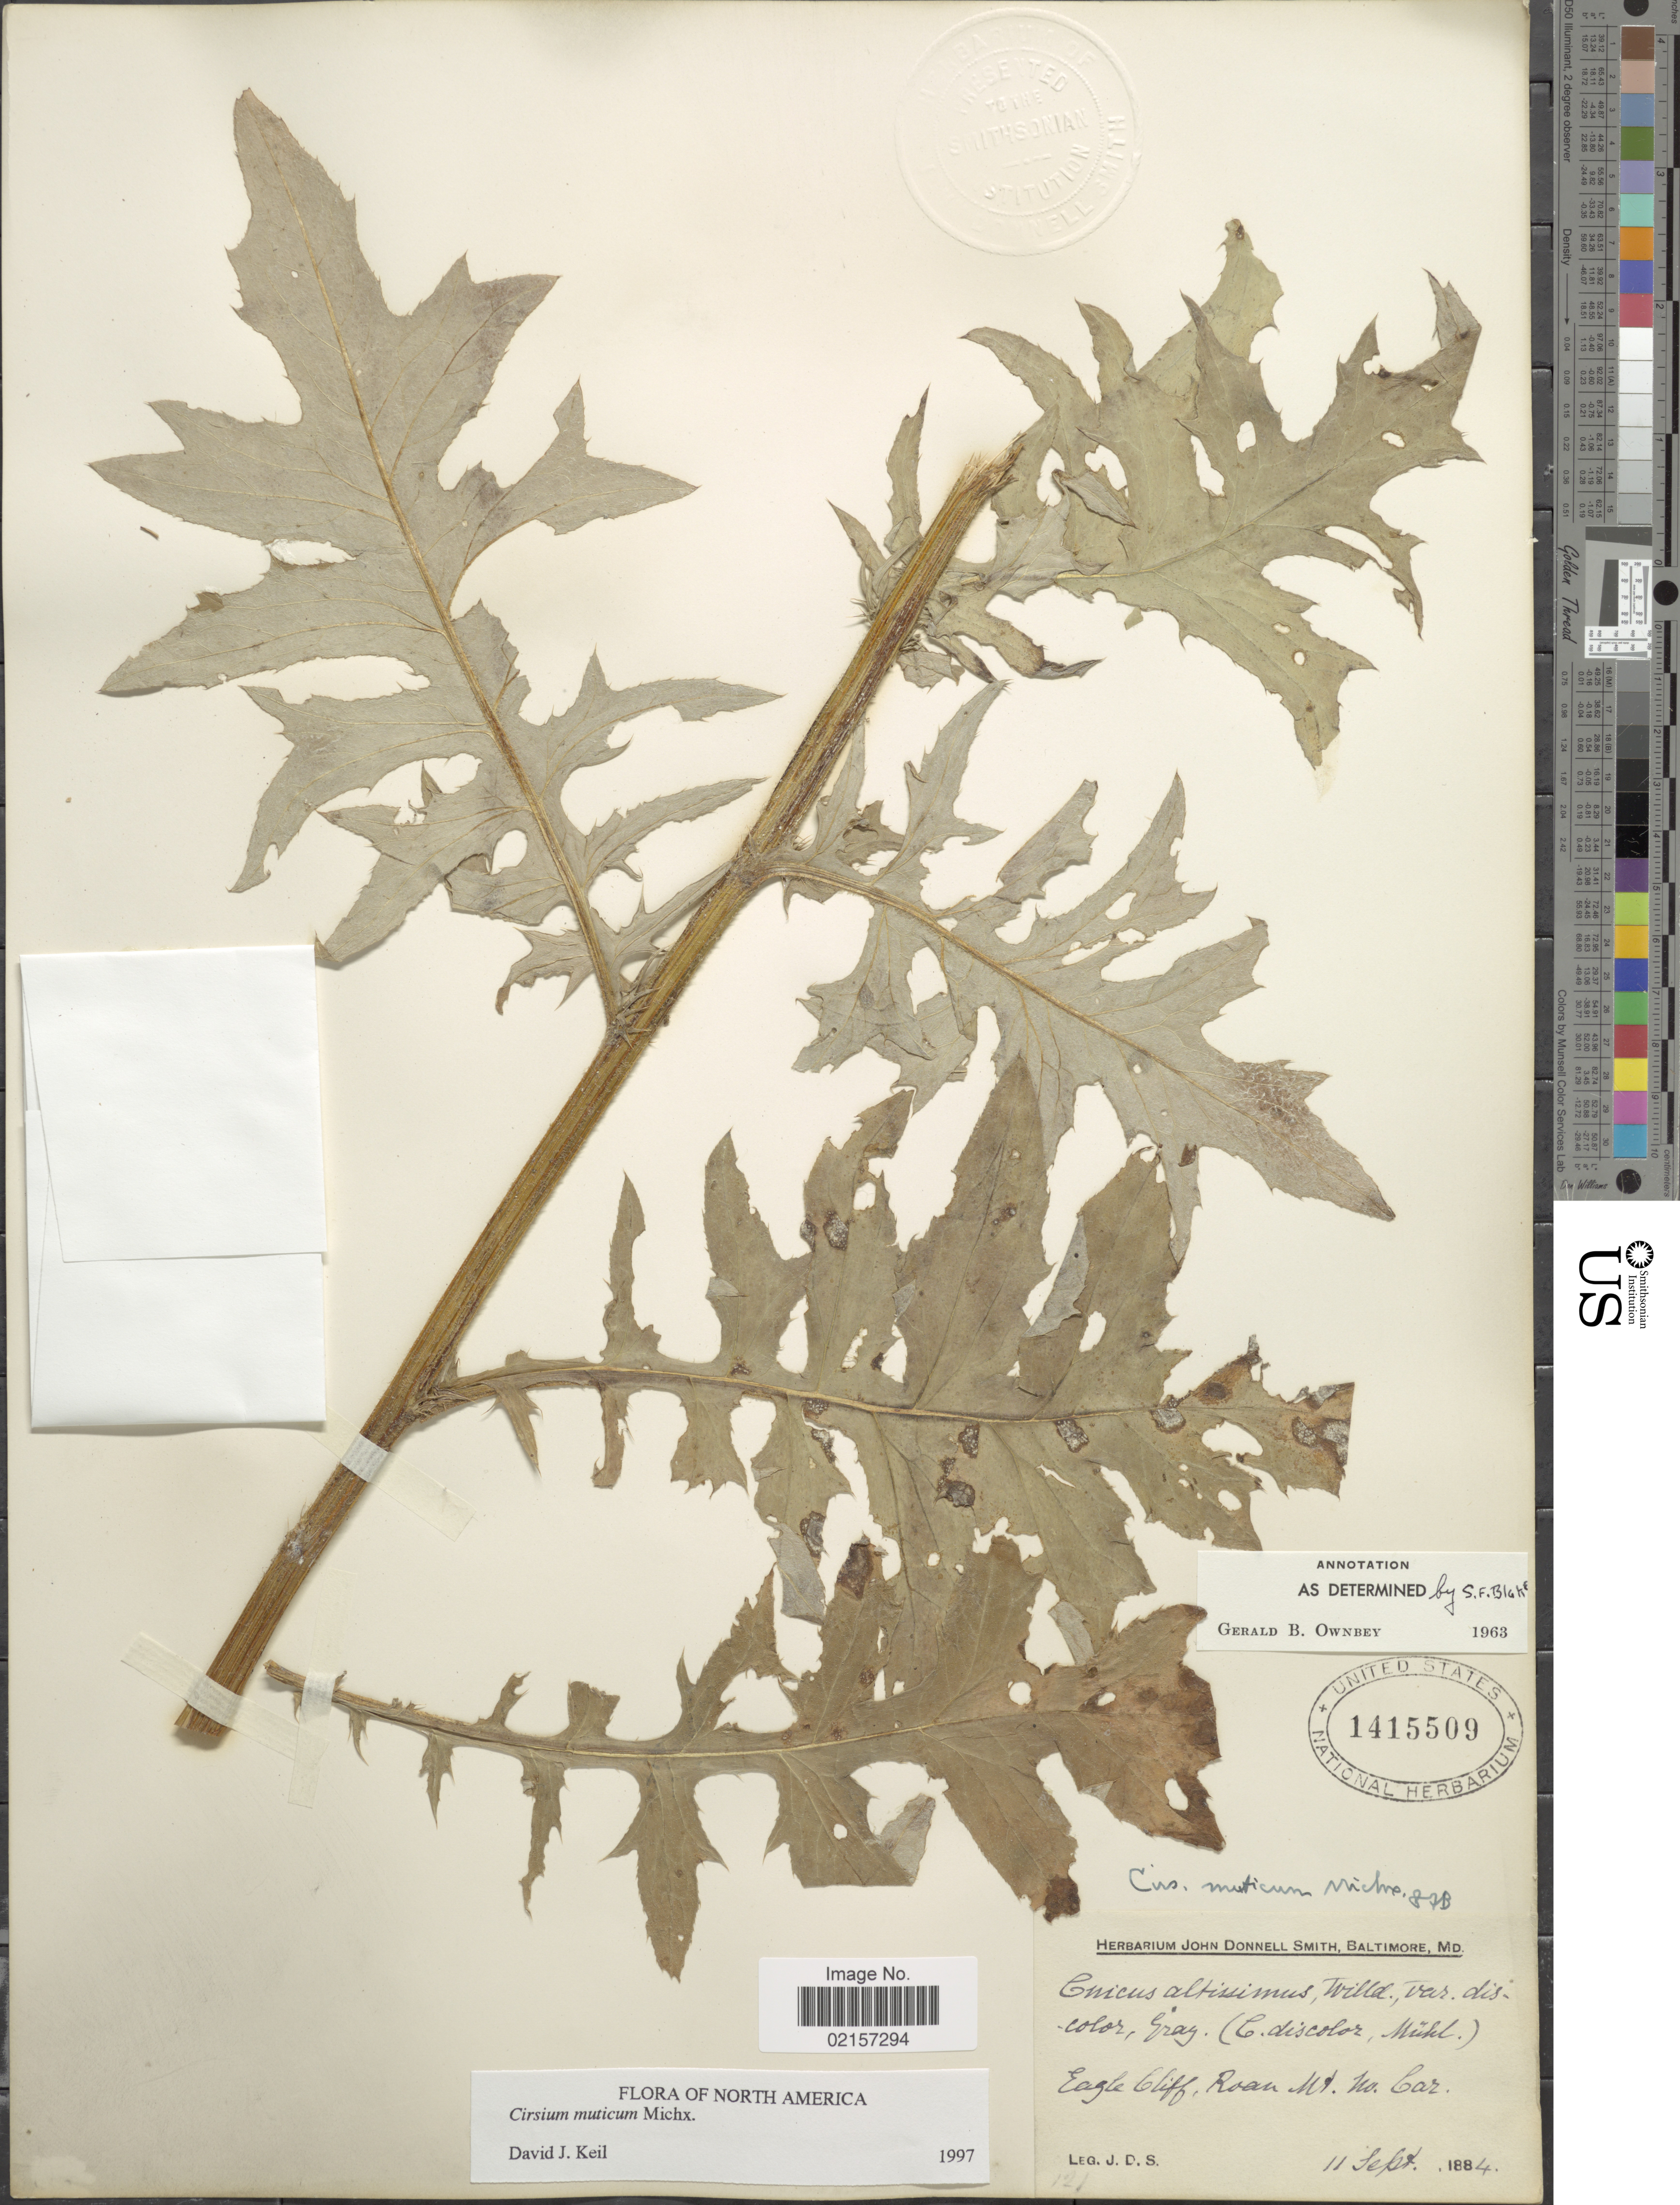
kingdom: Plantae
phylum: Tracheophyta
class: Magnoliopsida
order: Asterales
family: Asteraceae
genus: Cirsium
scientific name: Cirsium muticum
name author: Michx.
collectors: J. Donnell Smith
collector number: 121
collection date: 1884-09-11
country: United States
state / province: North Carolina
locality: Eagle Cliff, Roan Mt.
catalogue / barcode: US 1415509